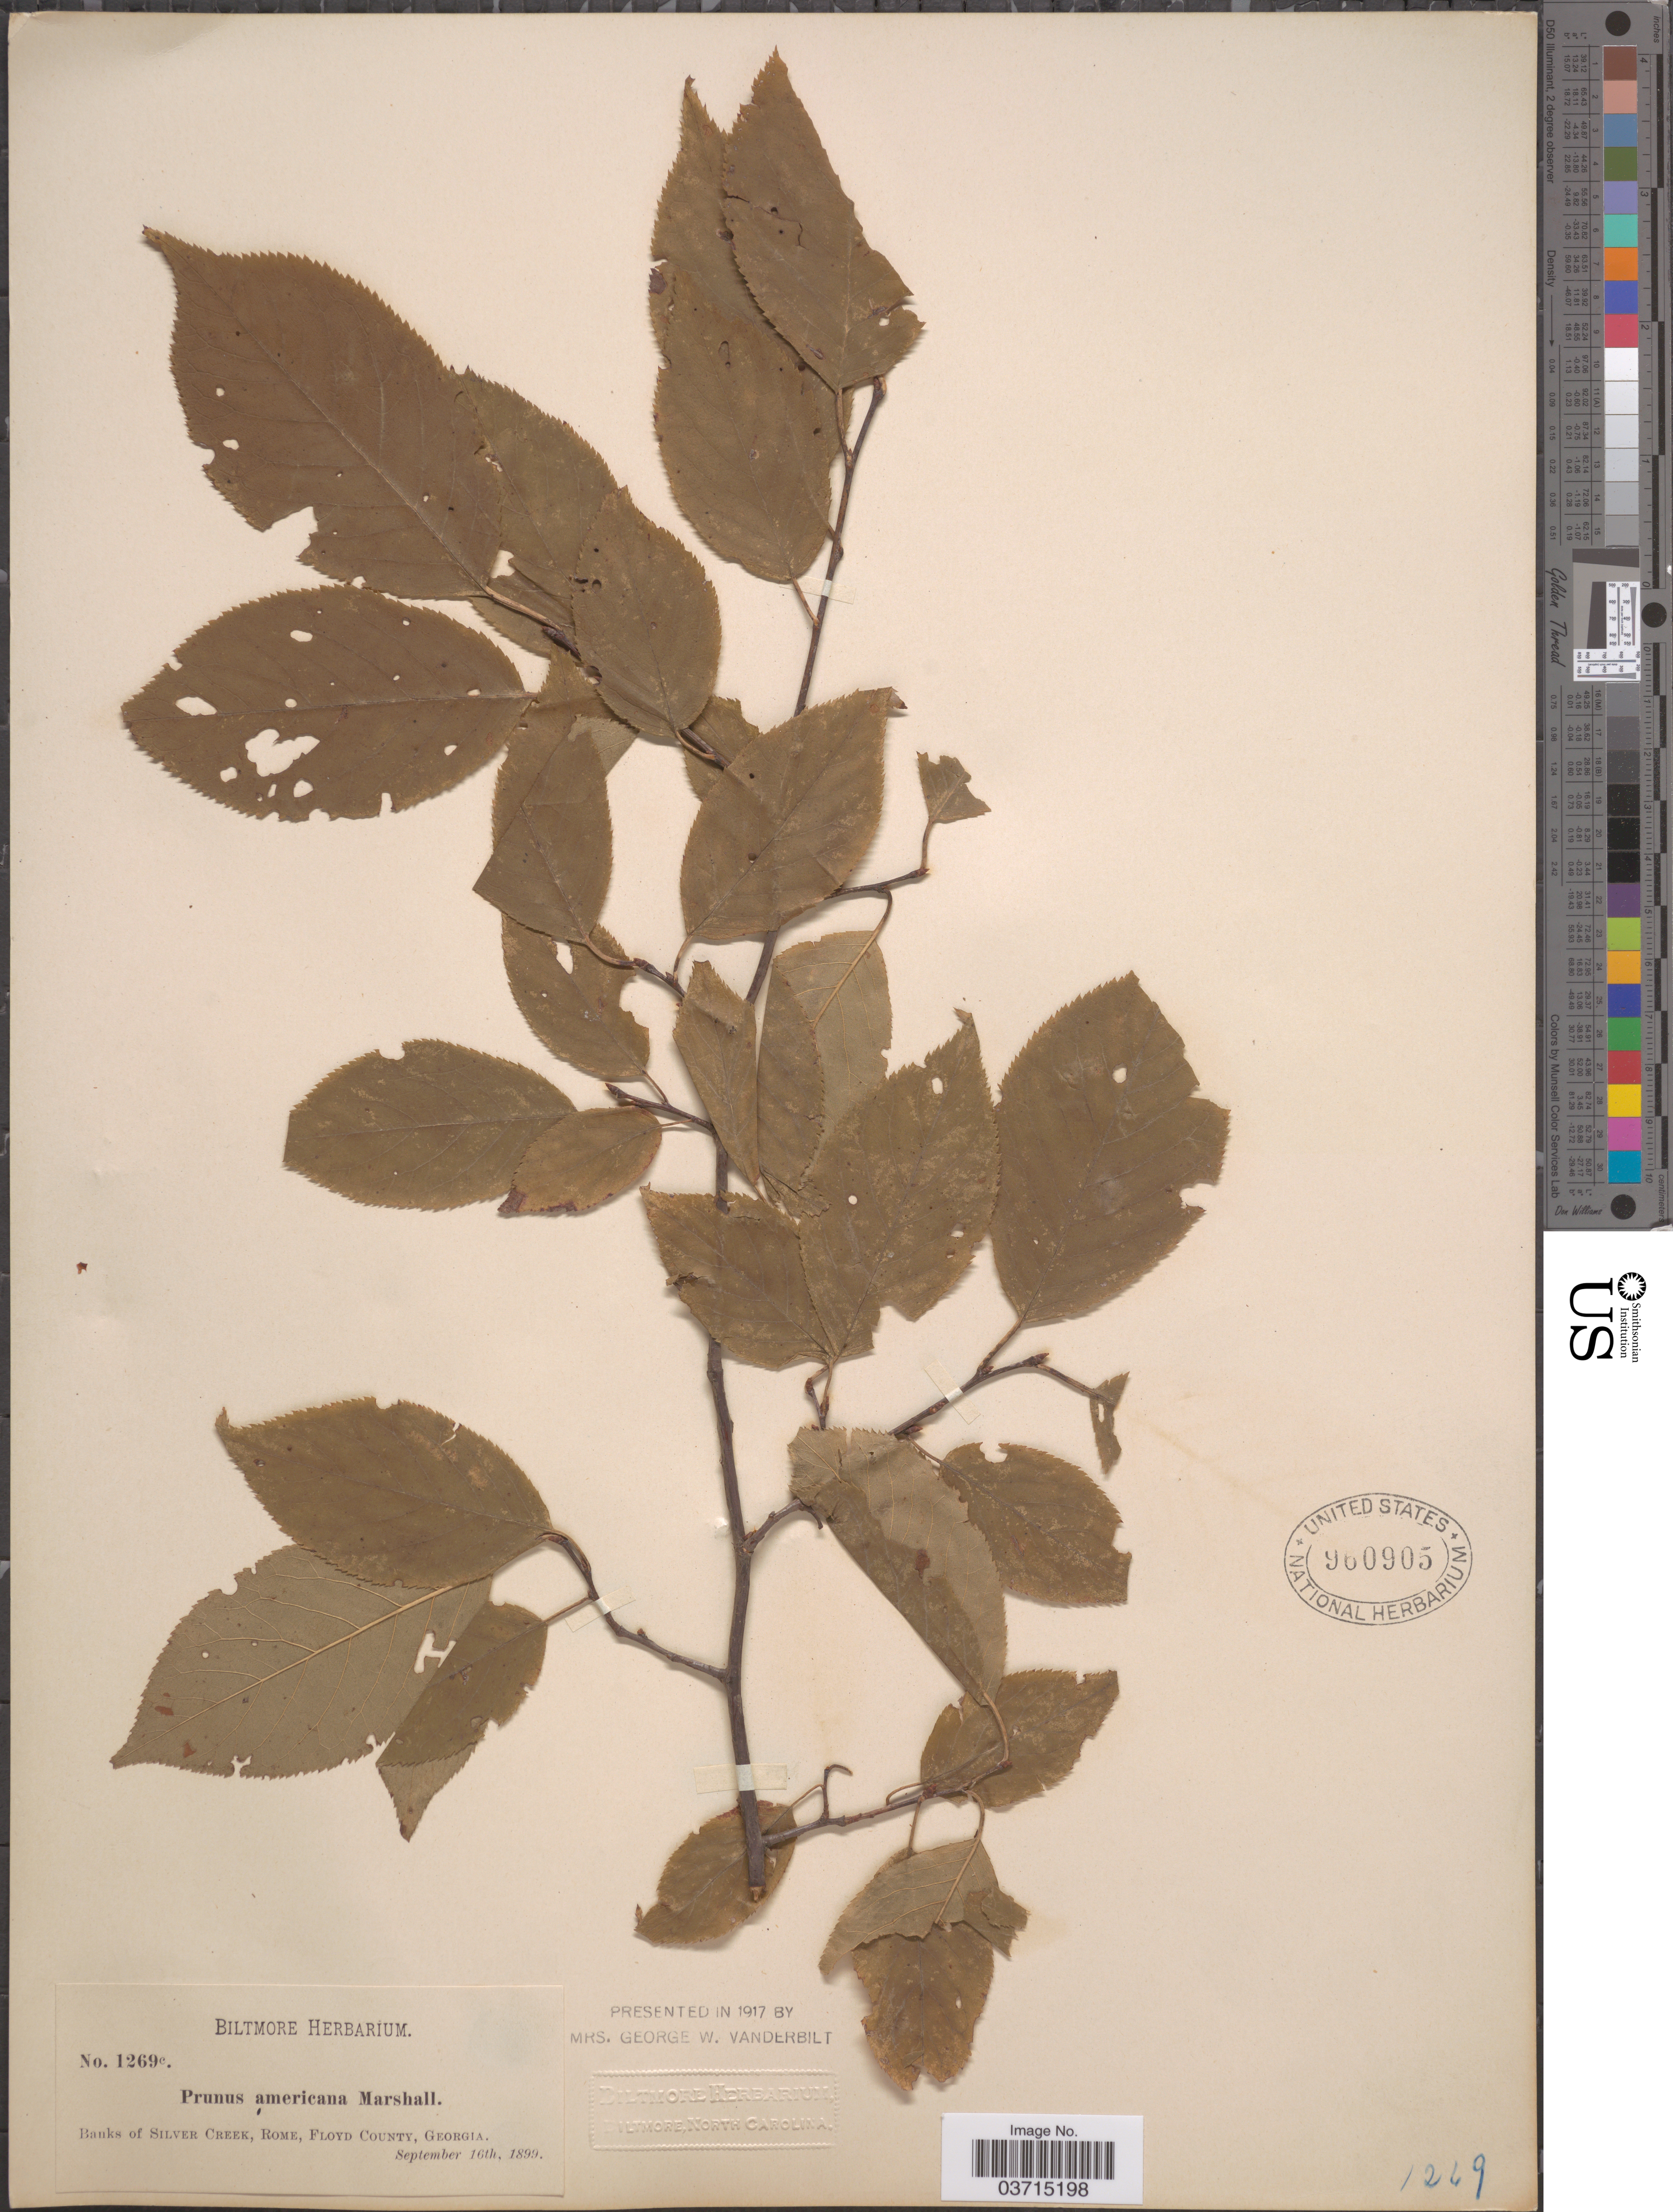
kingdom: Plantae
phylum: Tracheophyta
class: Magnoliopsida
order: Rosales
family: Rosaceae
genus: Prunus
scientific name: Prunus americana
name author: Marshall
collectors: ex herb. Biltmore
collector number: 1269c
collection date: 1899-09-16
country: United States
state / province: Georgia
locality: Banks of Silver Creek, Rome, Floyd County.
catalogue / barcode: US 960905